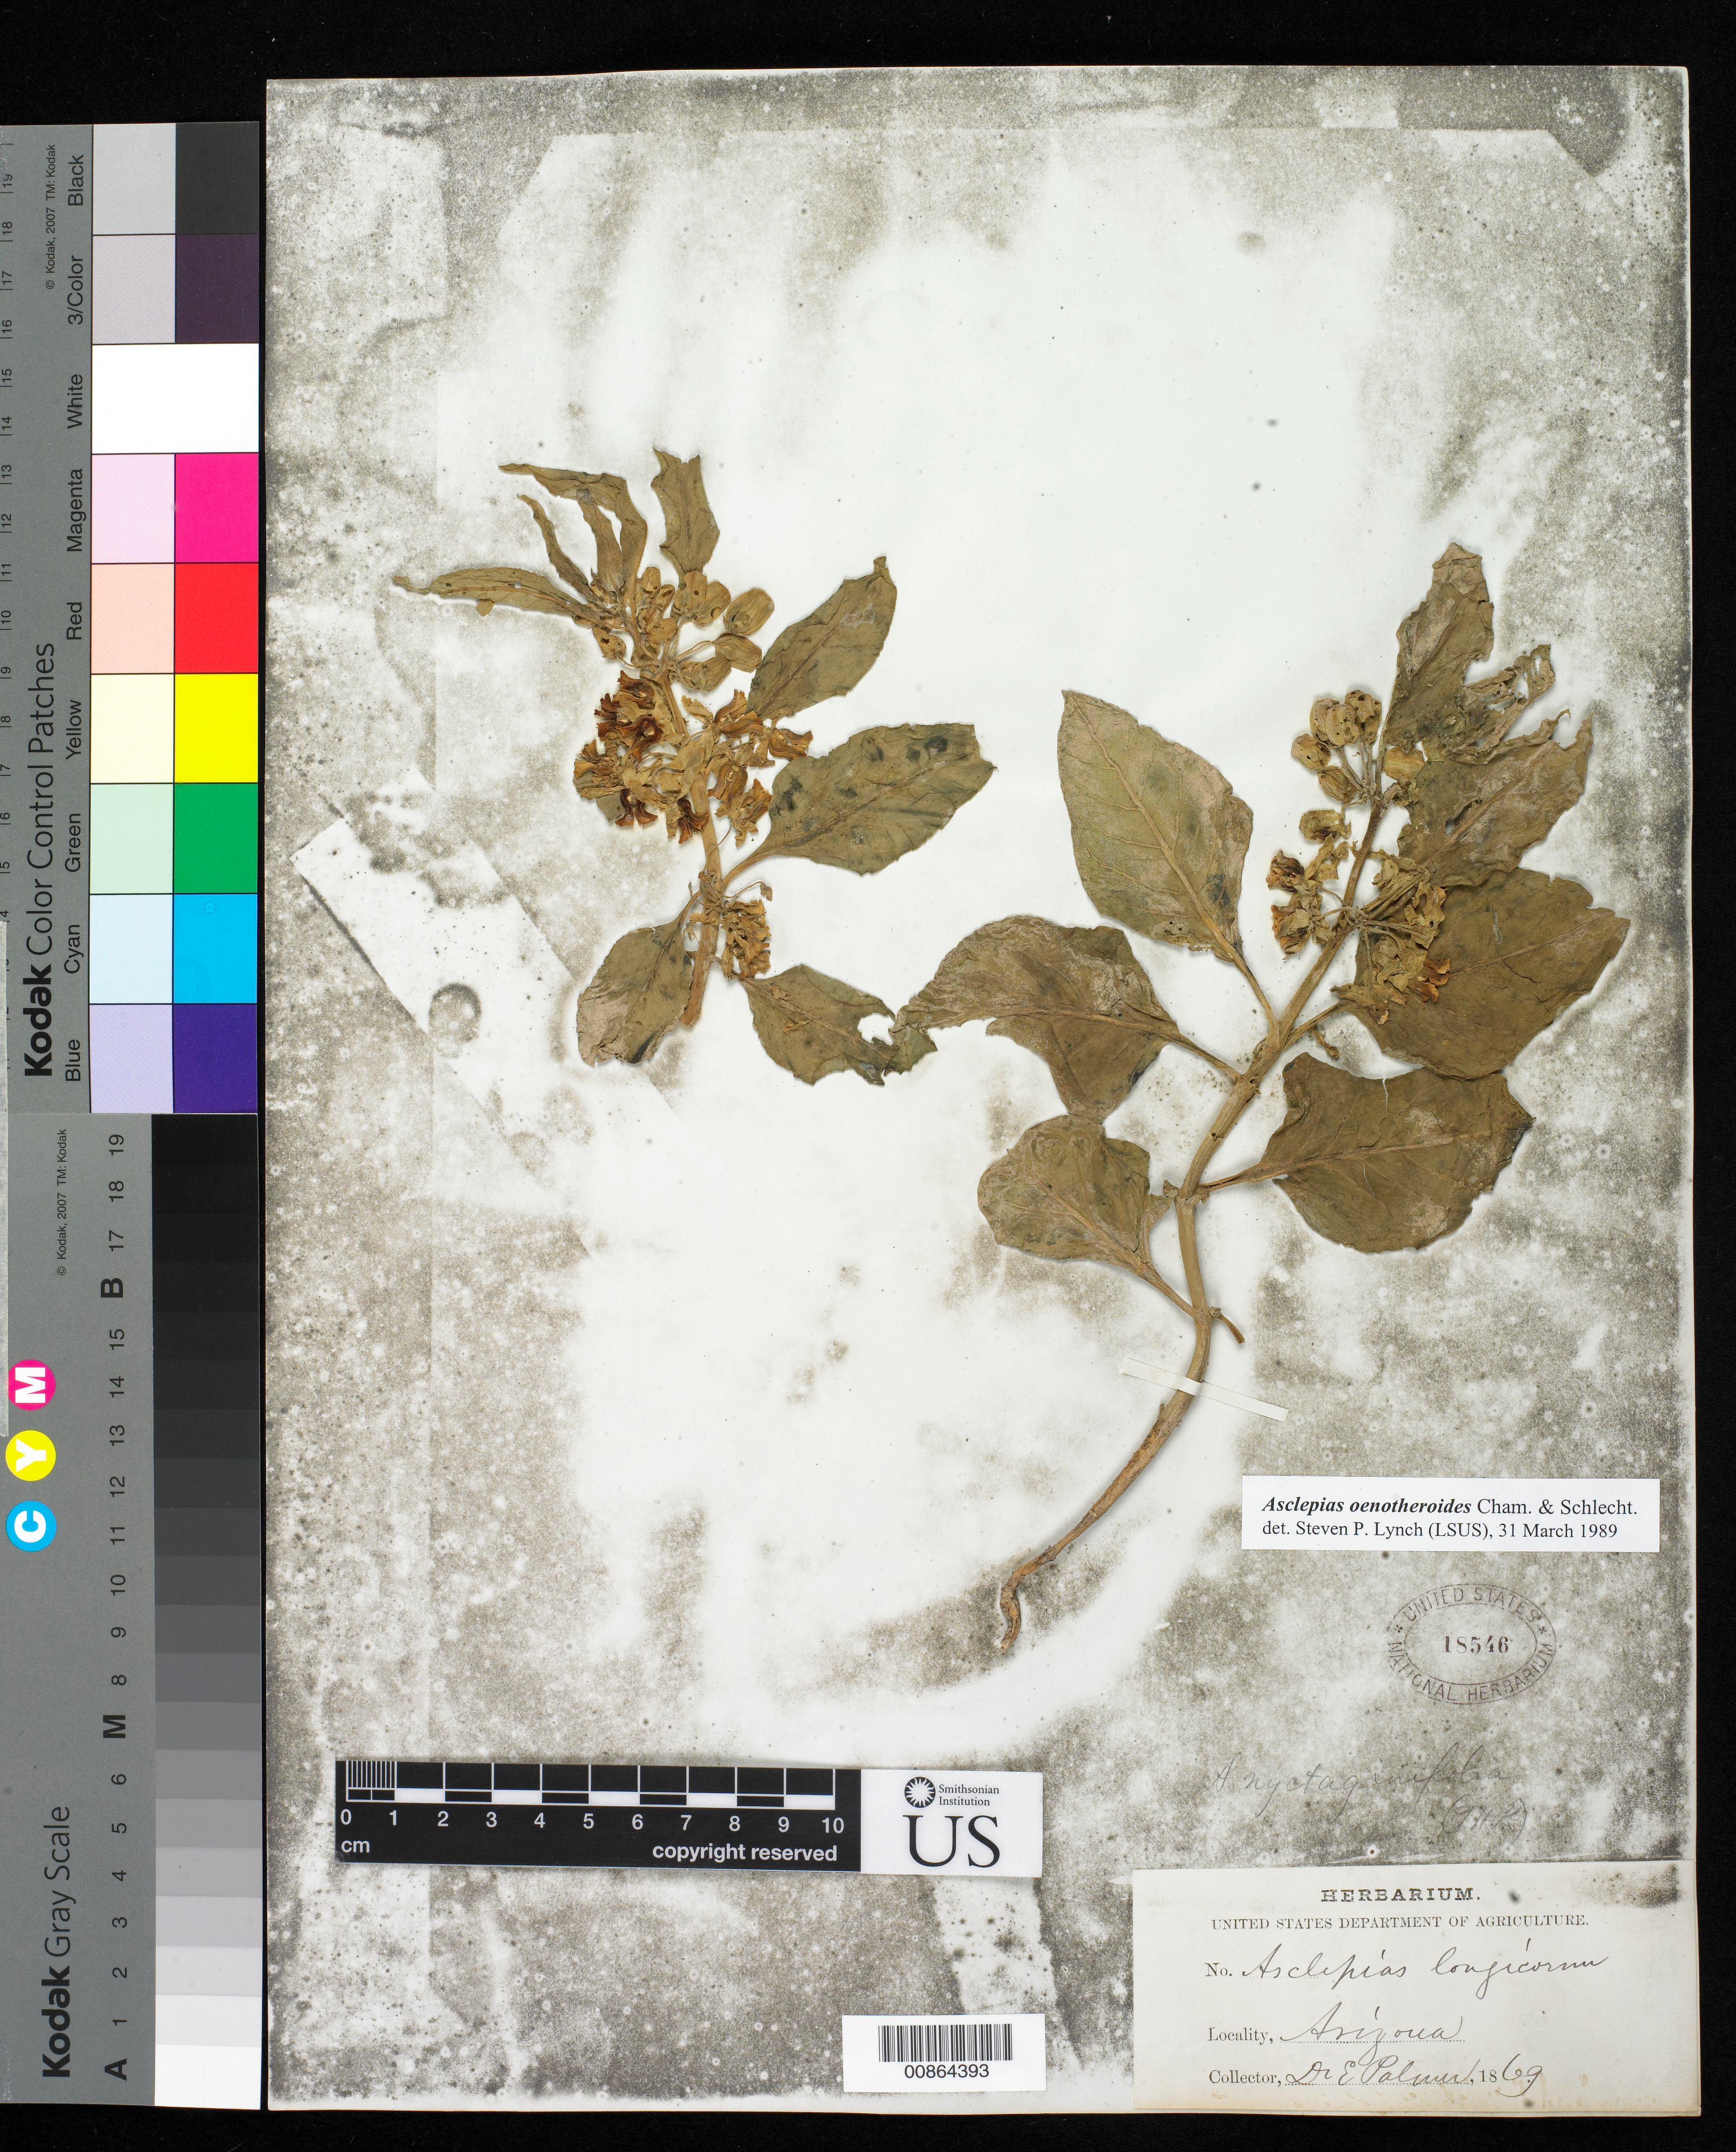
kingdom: Plantae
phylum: Tracheophyta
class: Magnoliopsida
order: Gentianales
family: Apocynaceae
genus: Asclepias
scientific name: Asclepias oenotheroides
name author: Schltdl. & Cham.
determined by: Lynch, S. P., (LSUS), Louisiana State University-Shreveport Herbarium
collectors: E. Palmer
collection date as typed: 1869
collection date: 1869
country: United States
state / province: Arizona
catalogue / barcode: US 18546